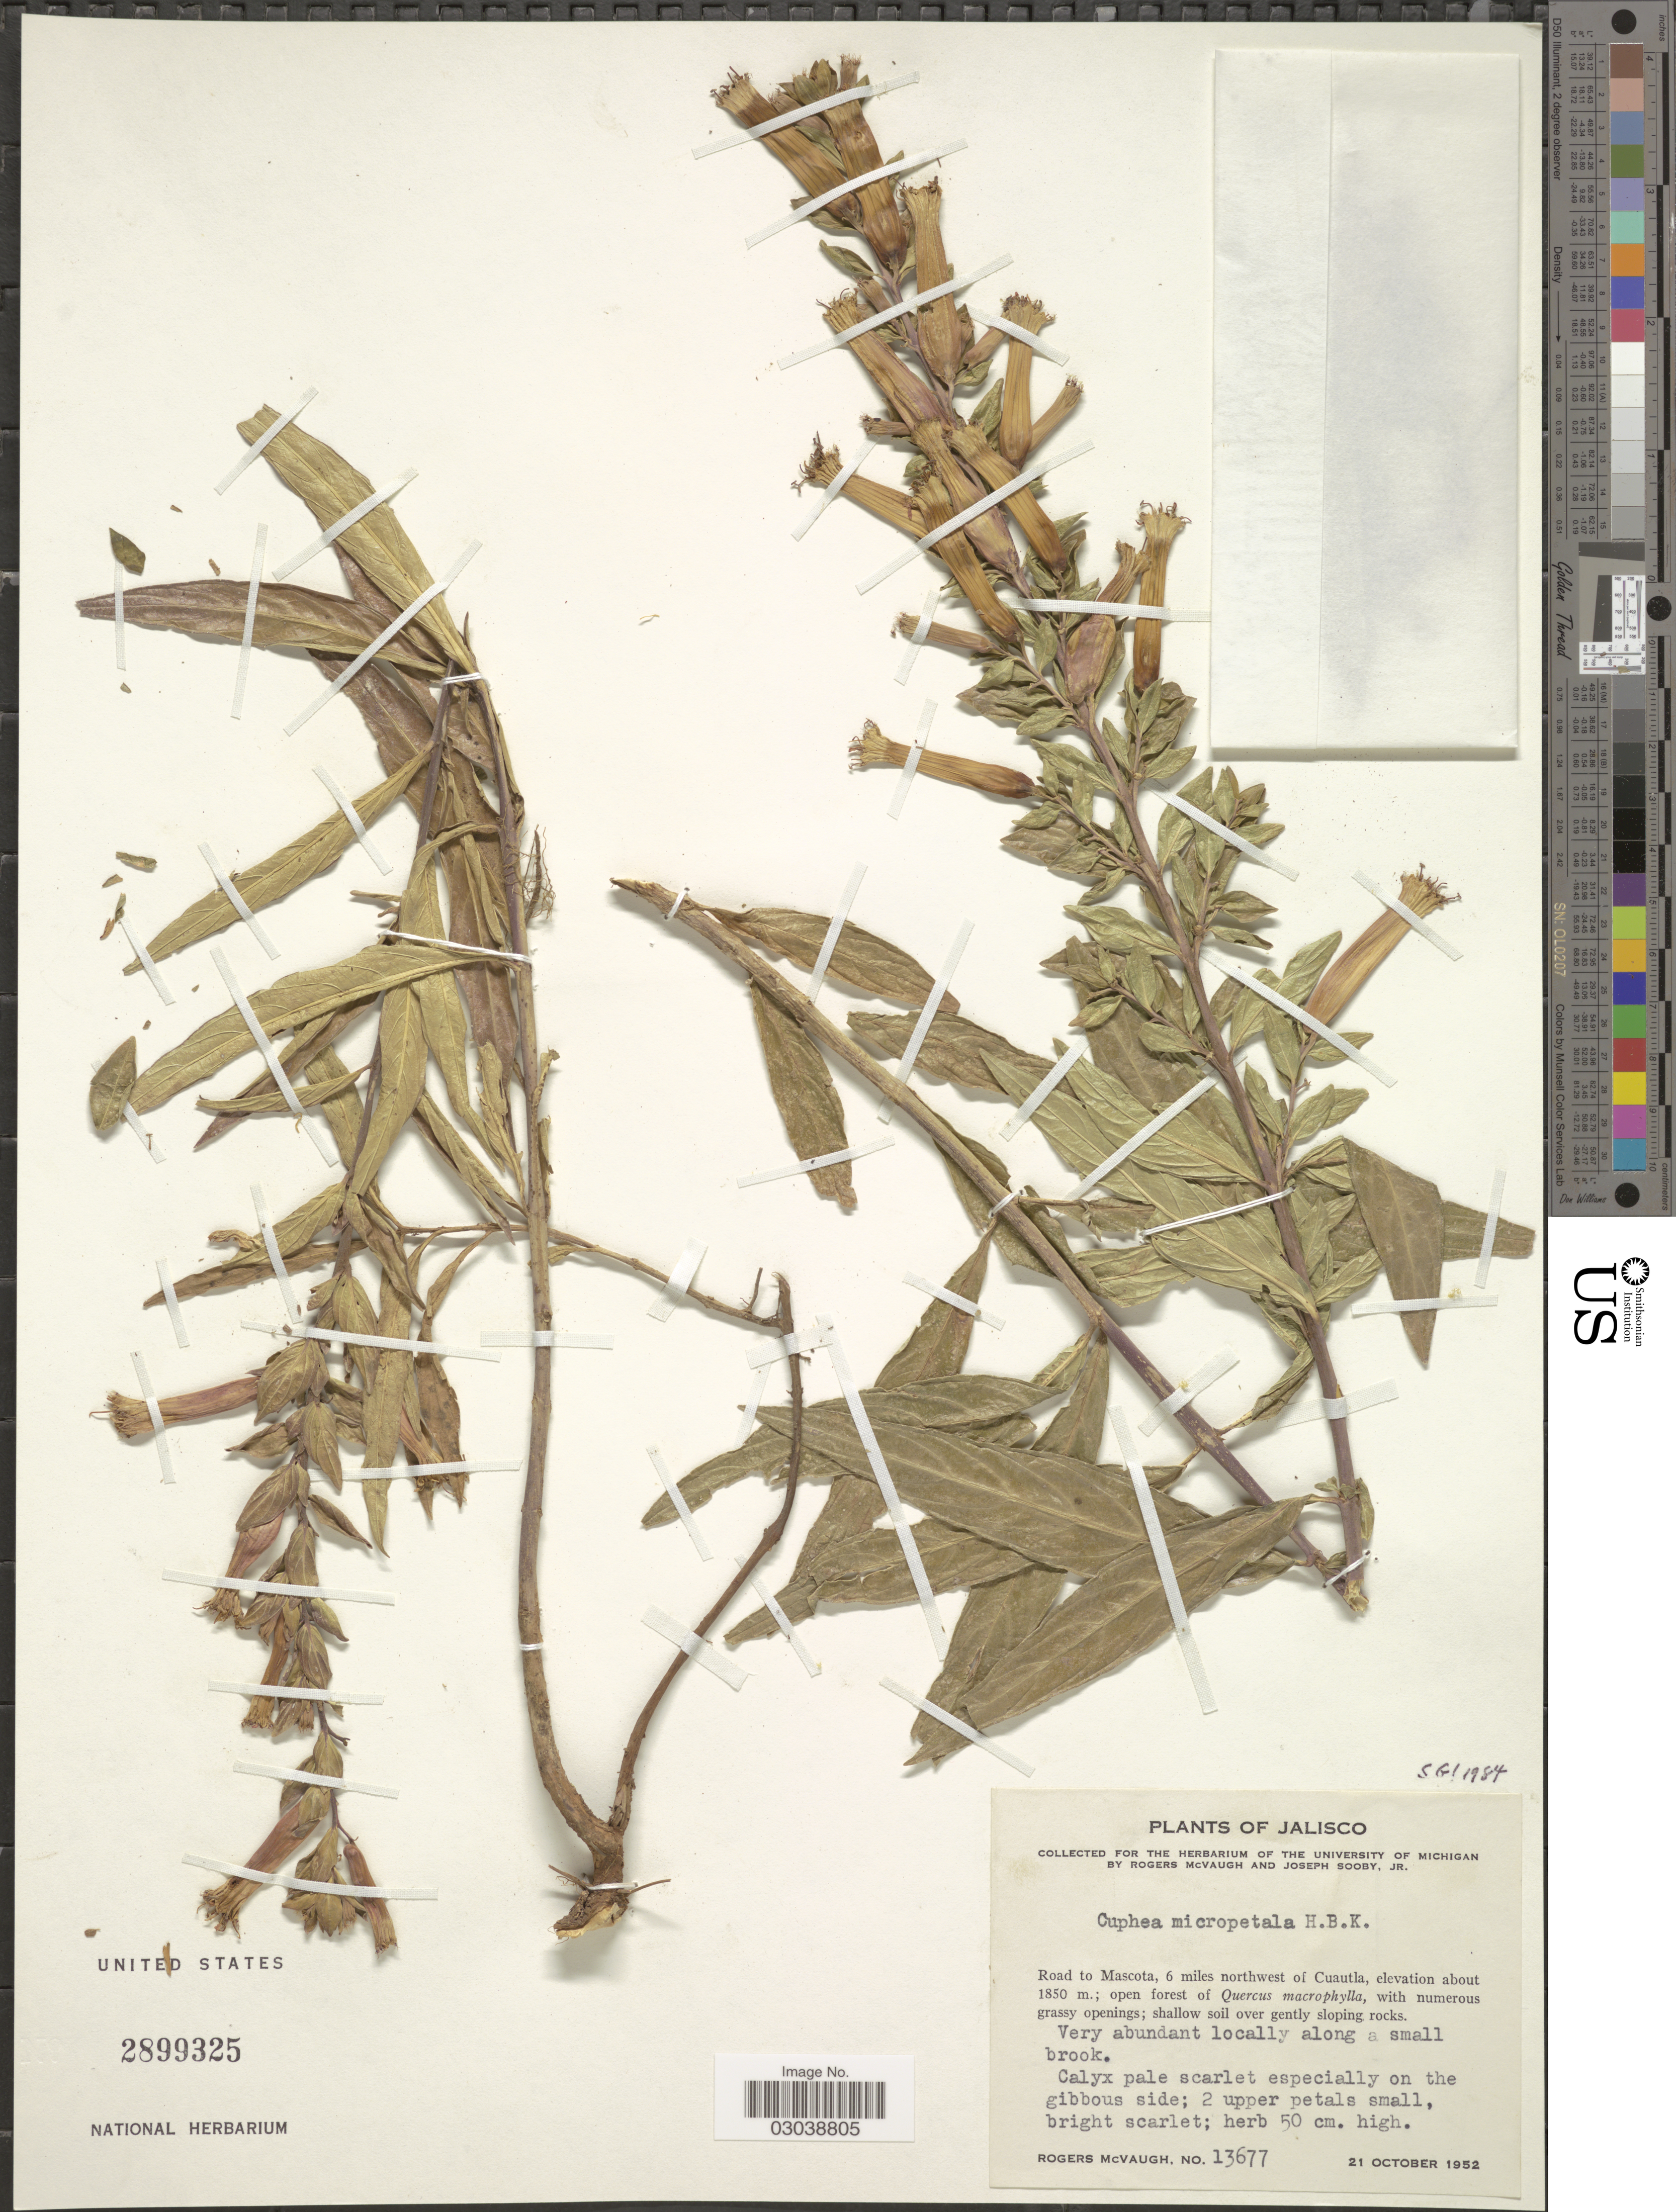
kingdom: Plantae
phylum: Tracheophyta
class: Magnoliopsida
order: Myrtales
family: Lythraceae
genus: Cuphea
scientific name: Cuphea micropetala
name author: Kunth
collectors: R. McVaugh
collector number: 13677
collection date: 1952-10-21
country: Mexico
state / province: Jalisco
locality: Road to Mascota, 6 miles northwest of Cuautla.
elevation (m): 1850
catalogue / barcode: US 2899325